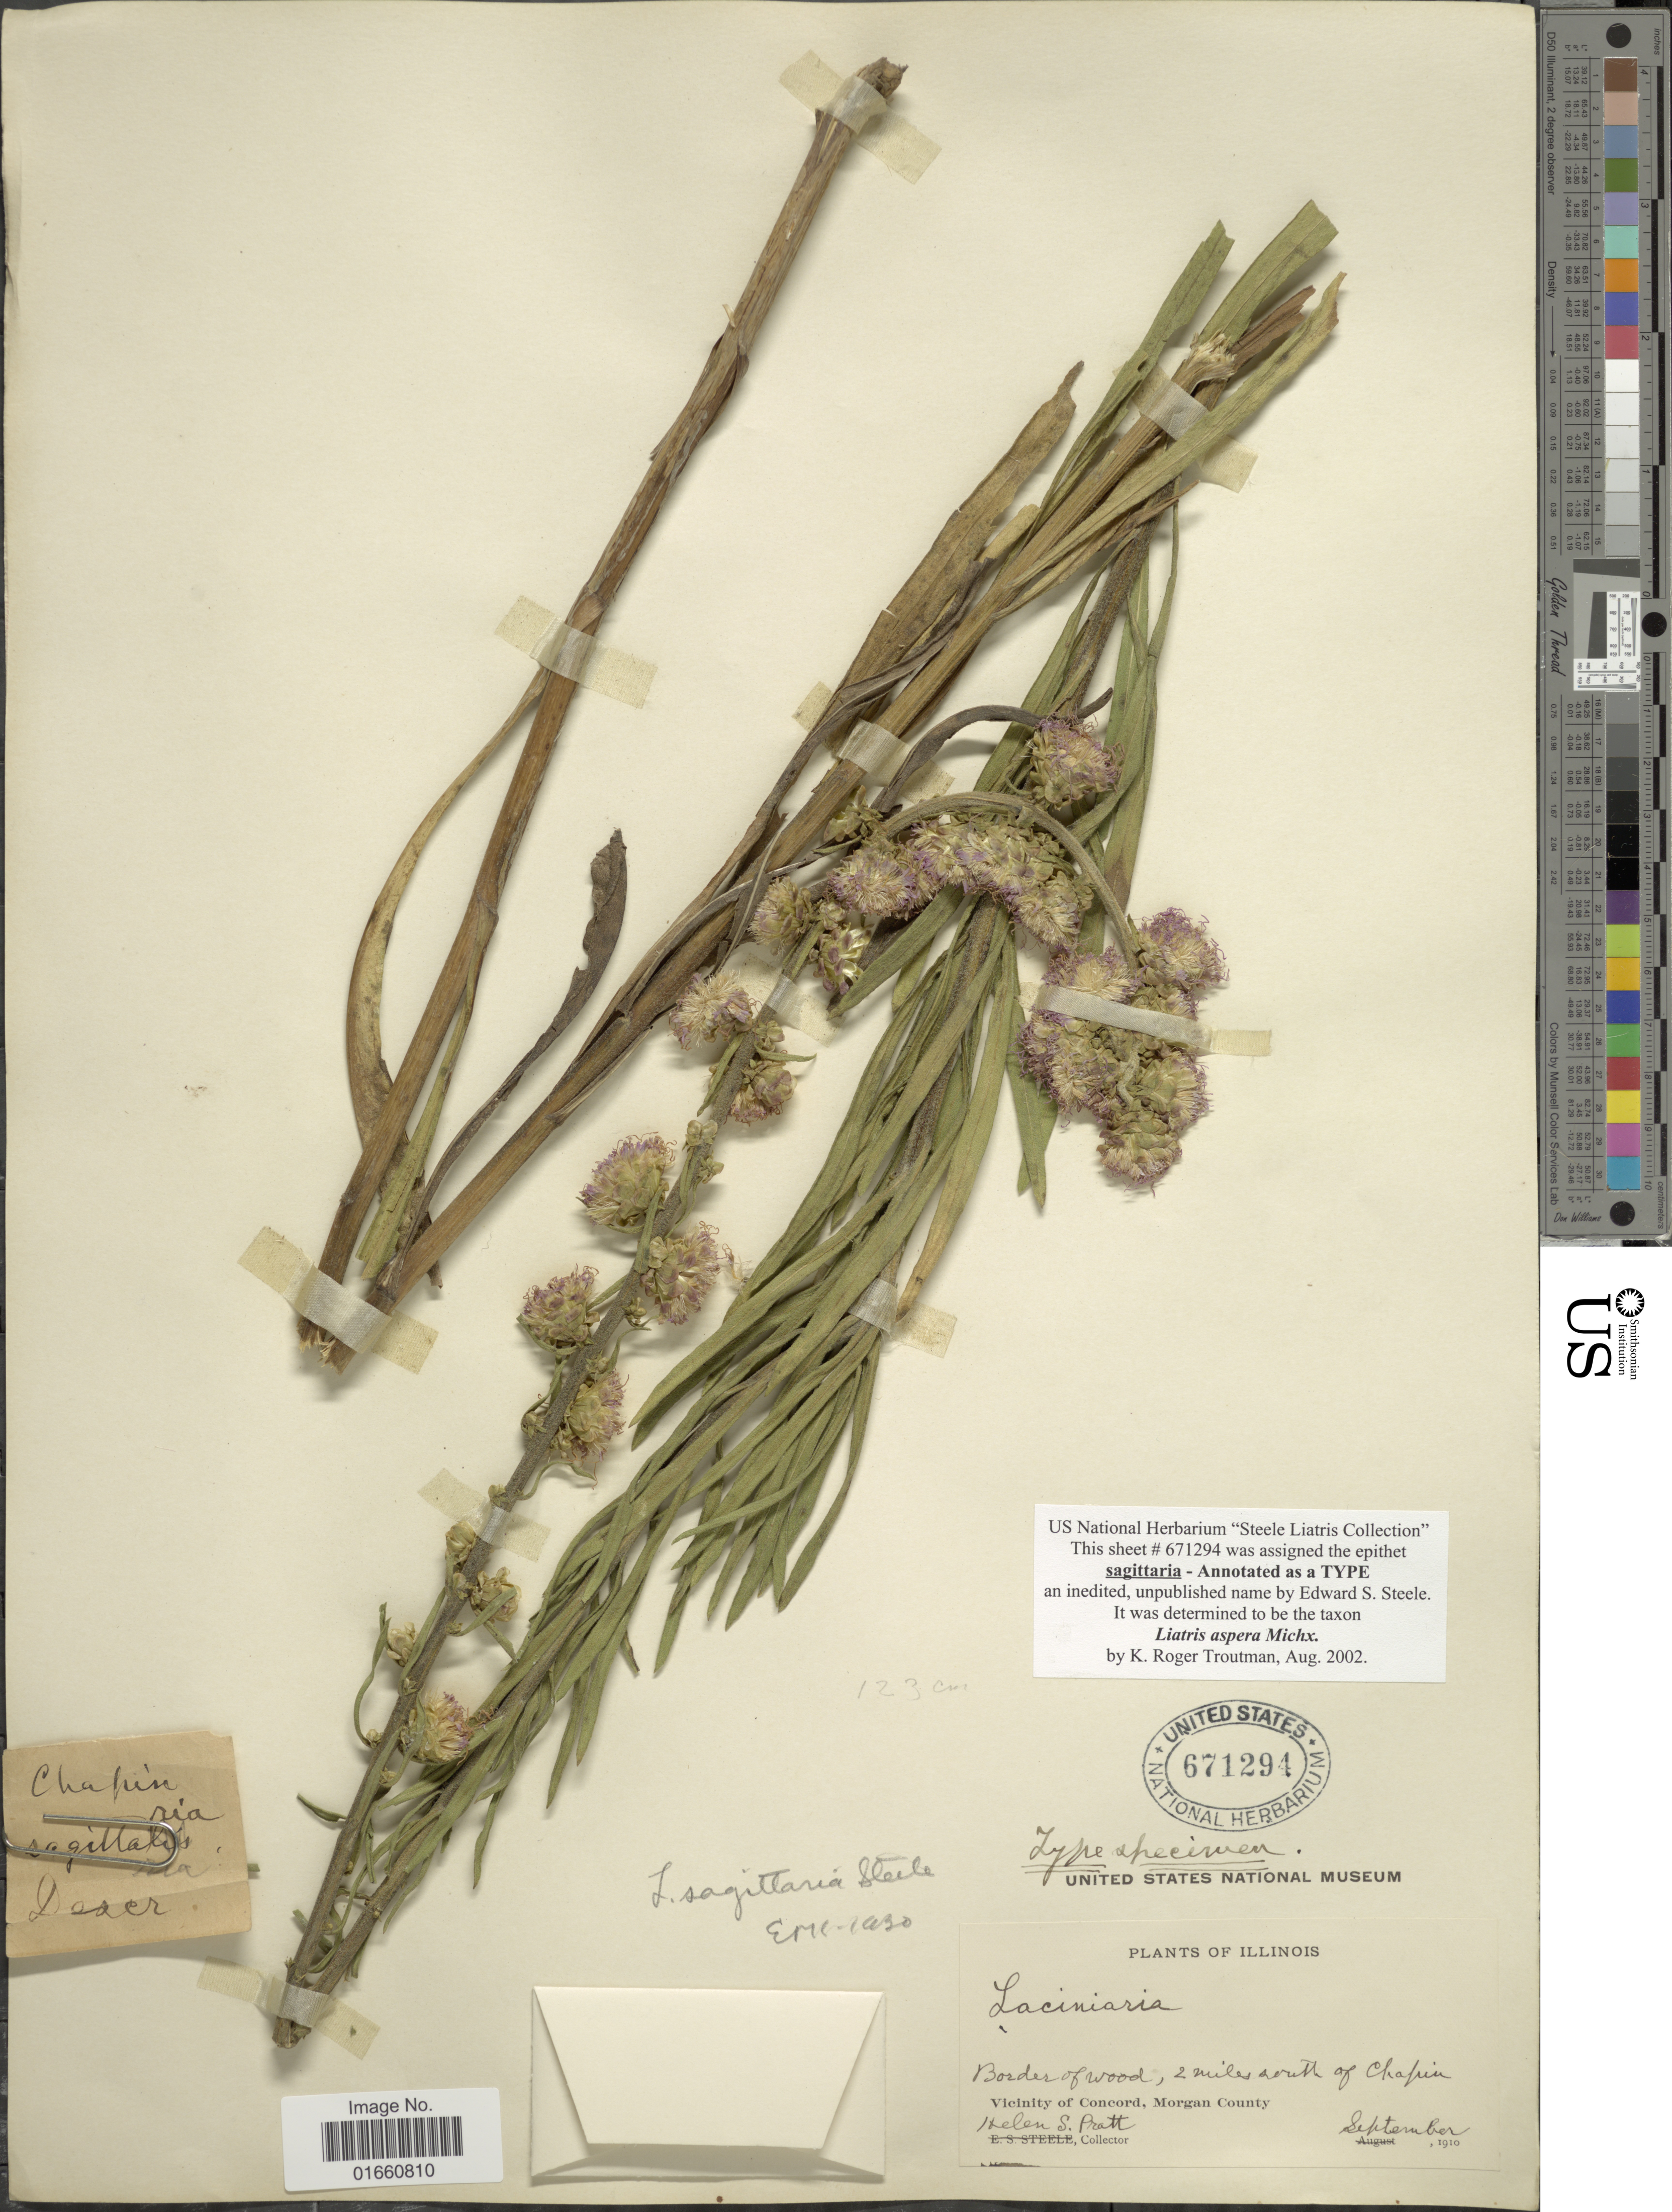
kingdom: Plantae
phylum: Tracheophyta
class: Magnoliopsida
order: Asterales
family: Asteraceae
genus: Liatris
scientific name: Liatris aspera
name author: Michx.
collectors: H. Pratt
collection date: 1910-09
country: United States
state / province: Illinois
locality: Border of woods, 2 miles south of Chapin, Vicinity of Concord, Morgan County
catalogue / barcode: US 671294